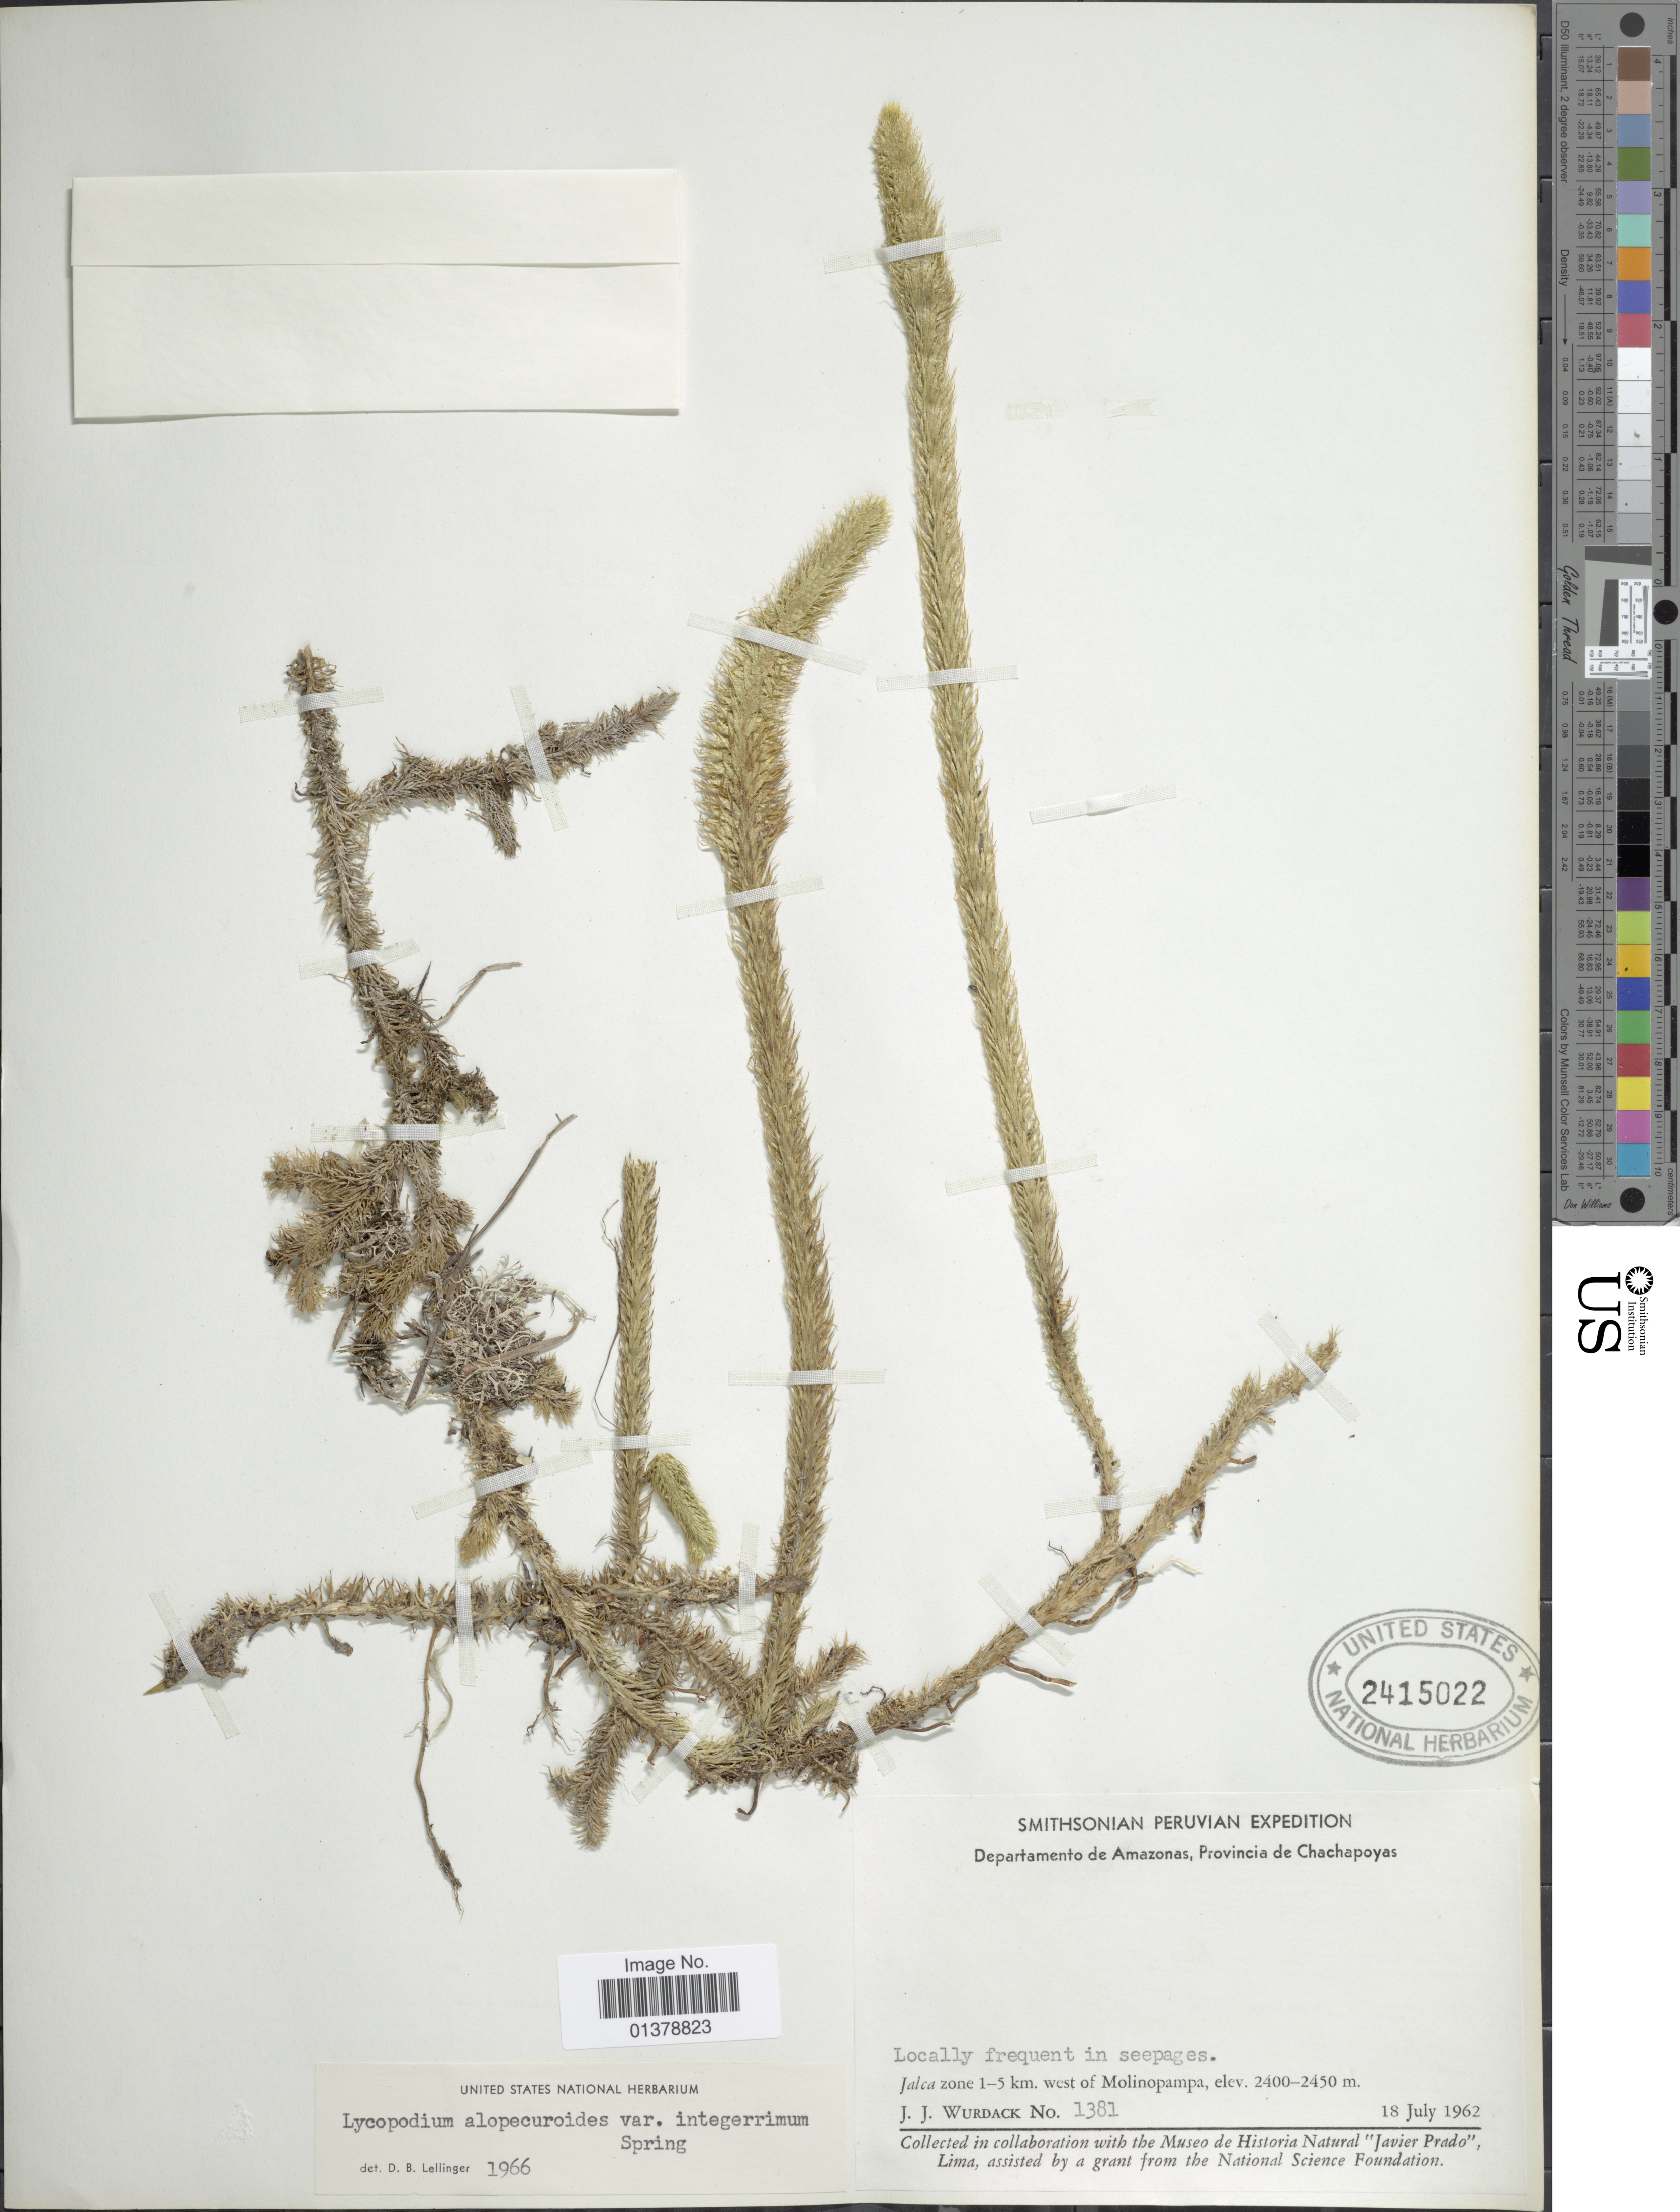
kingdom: Plantae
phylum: Tracheophyta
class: Lycopodiopsida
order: Lycopodiales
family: Lycopodiaceae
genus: Lycopodiella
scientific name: Lycopodiella alopecuroides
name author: (L.) Cranfill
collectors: J. J. Wurdack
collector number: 1381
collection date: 1962-07-18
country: Peru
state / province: Amazonas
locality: Provincia de Chachapoyas, jalca zone 1-5km west of Molinopampa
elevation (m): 2400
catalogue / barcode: US 2415022